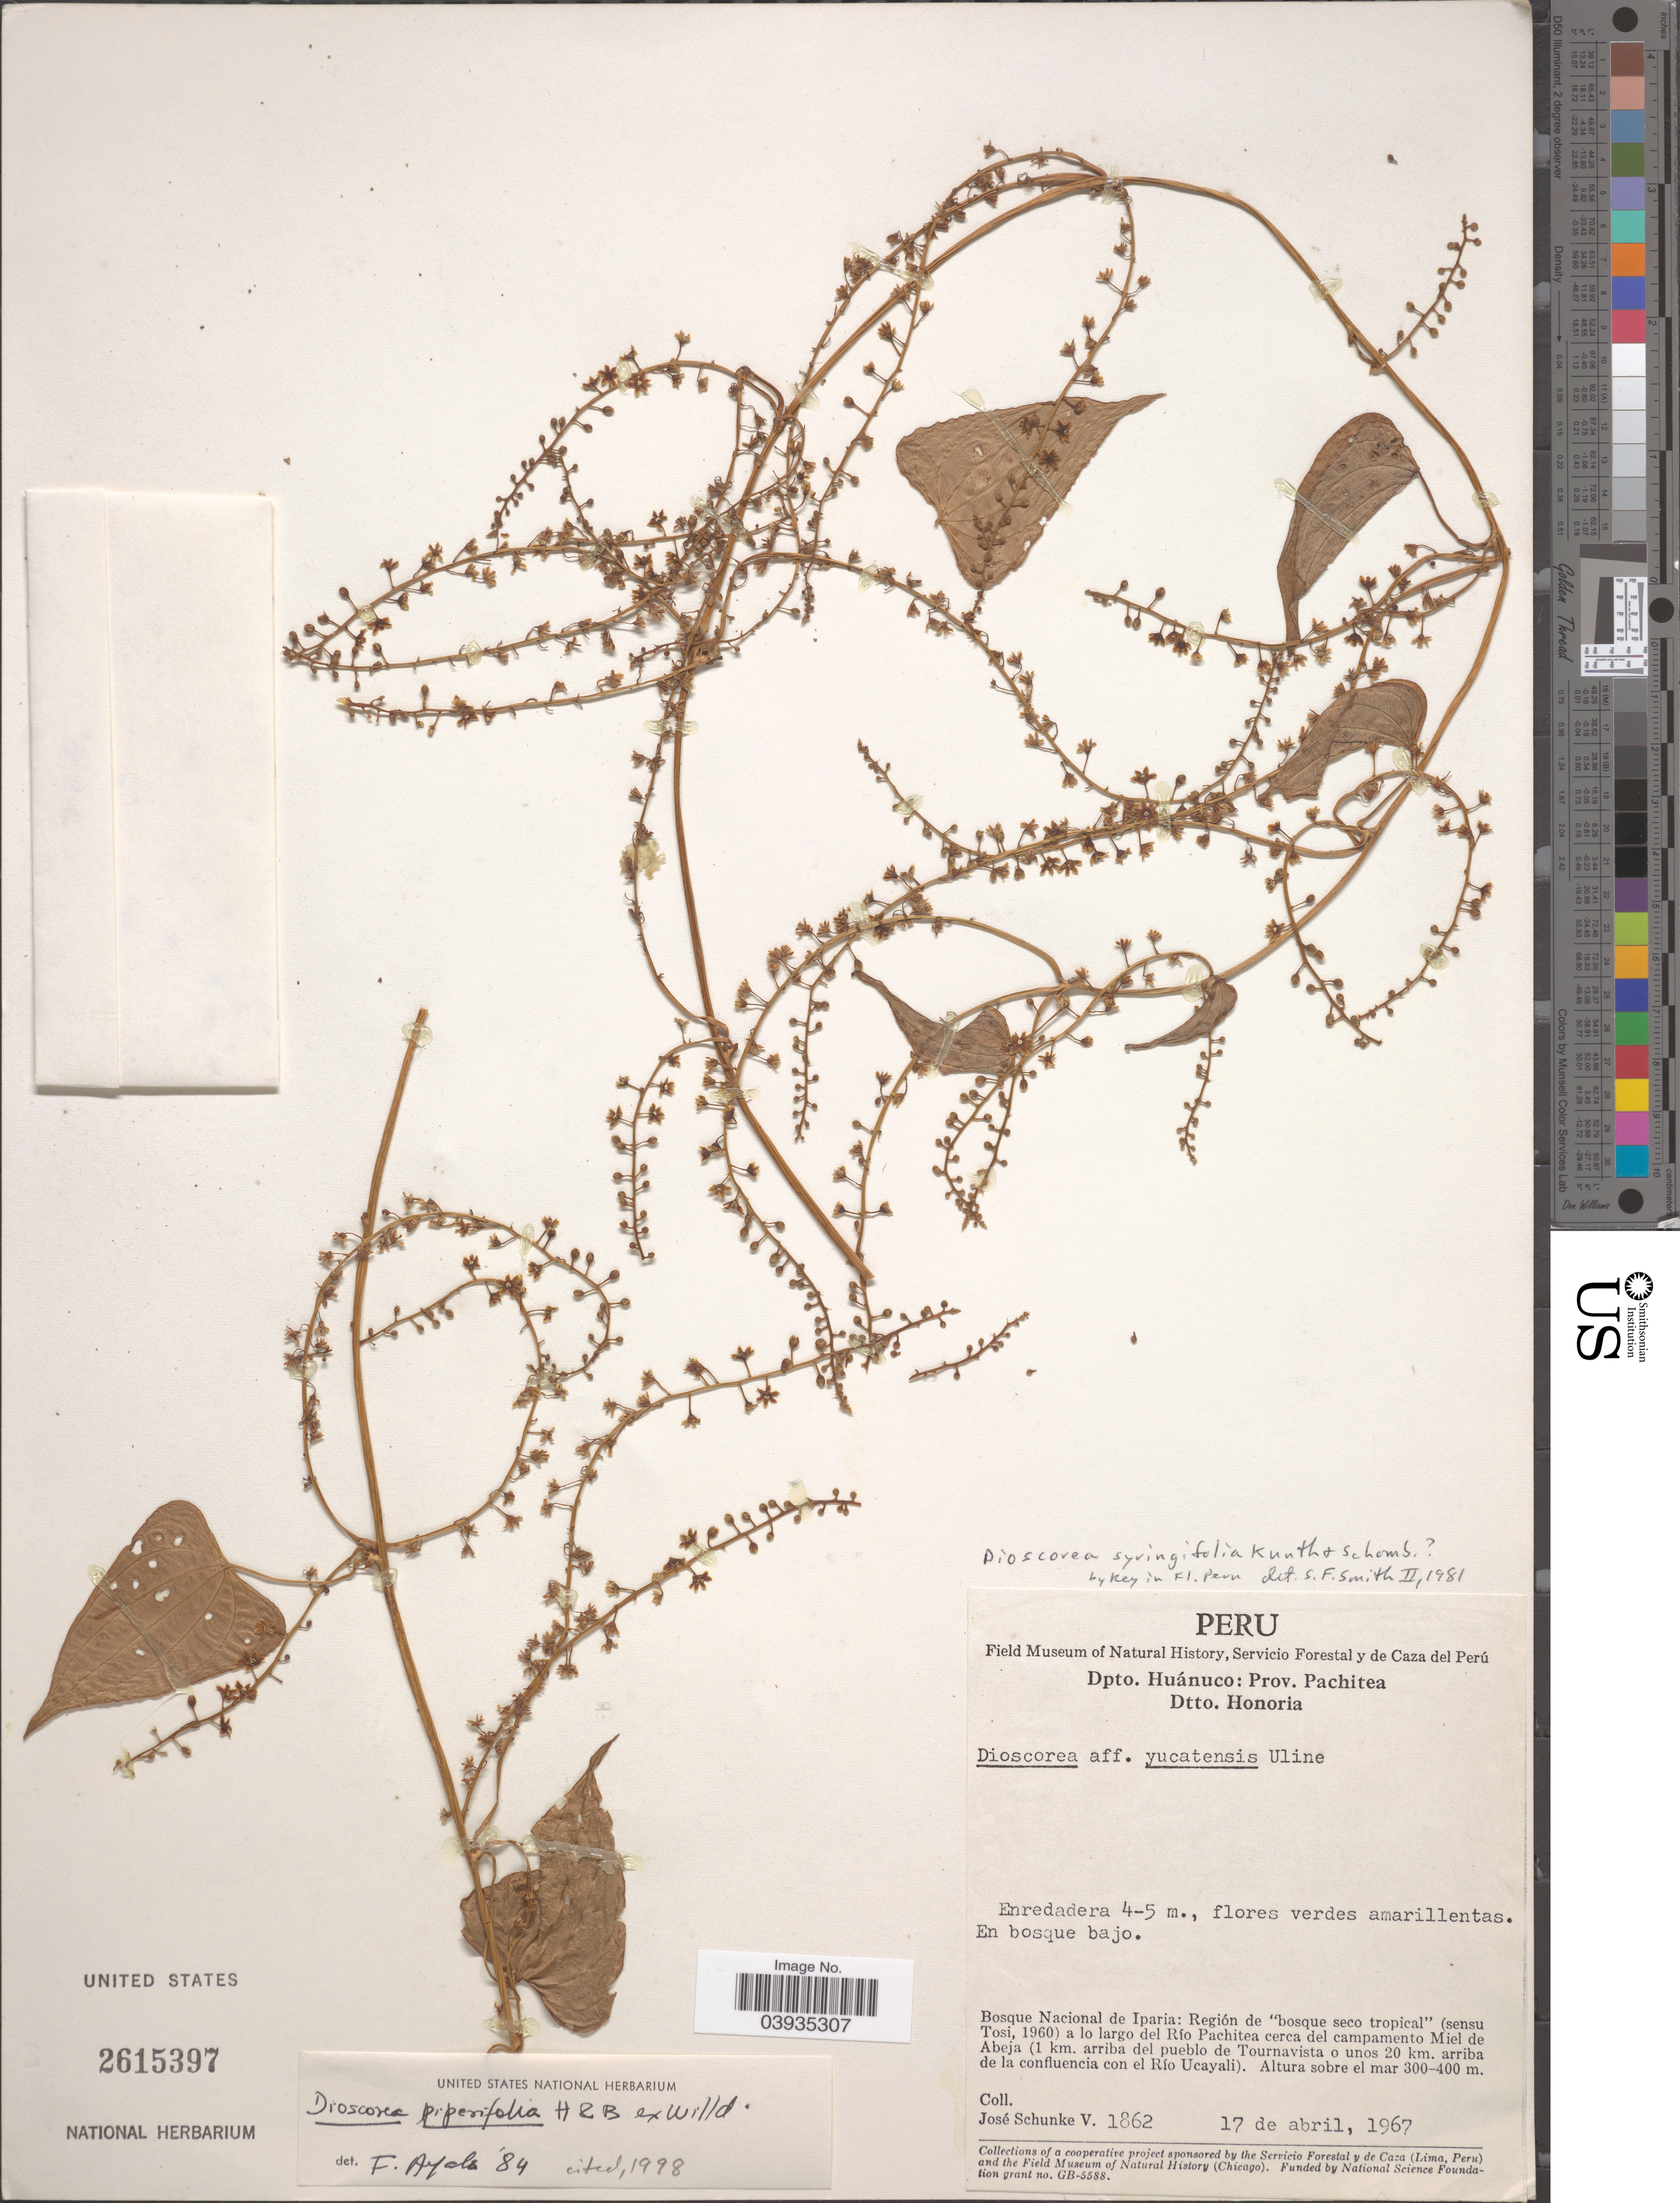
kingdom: Plantae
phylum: Tracheophyta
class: Liliopsida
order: Dioscoreales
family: Dioscoreaceae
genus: Dioscorea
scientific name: Dioscorea piperifolia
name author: Bonpl. ex Humb. & Willd.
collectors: J. Schunke Vigo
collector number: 1862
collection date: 1967-04-17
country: Peru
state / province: Huánuco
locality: Dpto. Huánuco: Prov. Pachitea. Dtto. Honoria. Bosque Nacional de Iparia: Región de "bosque seco tropical" (sensu Tosi, 1960) a lo largo del Río Pachitea cerca del campamento Miel de Abeja (1 km. arriba del pueblo de Tournavista o unos 20 km. arriba de la confluencia con el Río Ucayali).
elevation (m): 300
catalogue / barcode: US 2615397